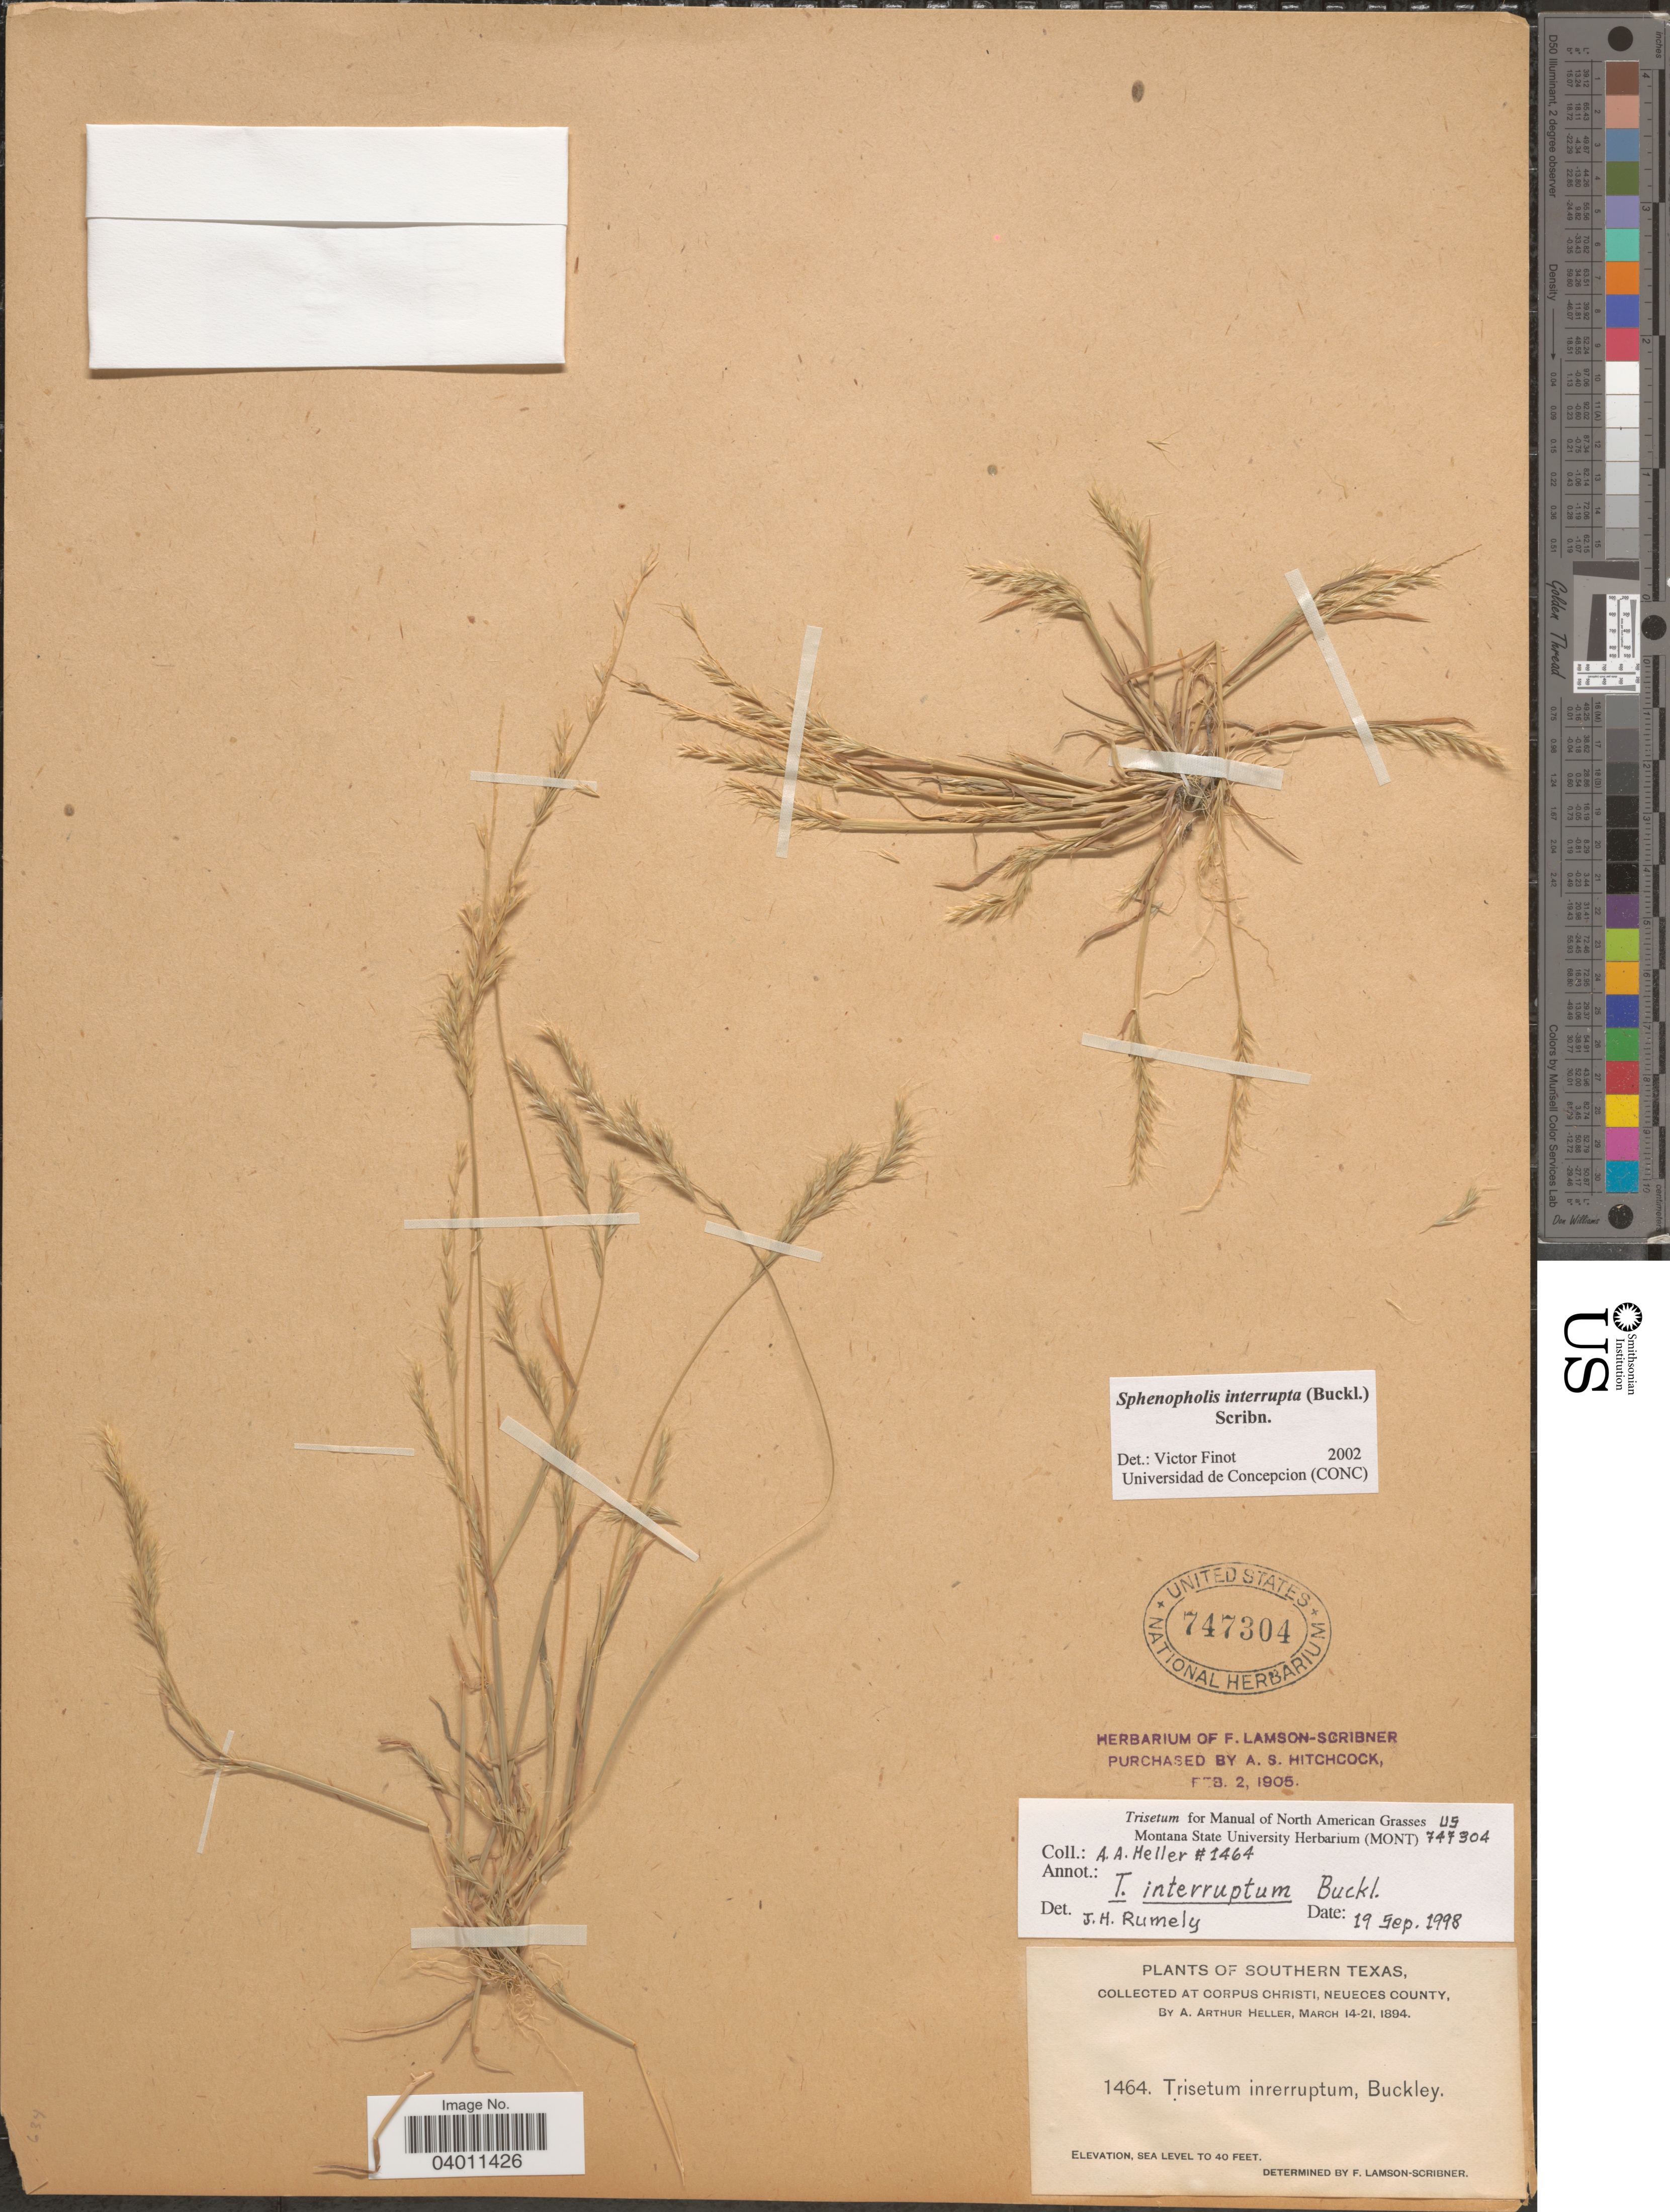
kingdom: Plantae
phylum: Tracheophyta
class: Liliopsida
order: Poales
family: Poaceae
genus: Sphenopholis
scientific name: Sphenopholis interrupta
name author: (Buckley) Scribn.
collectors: A. A. Heller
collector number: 1464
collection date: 1894-03-14/1894-03-21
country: United States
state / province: Texas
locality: Southern Texas. At Corpus Christi, Neueces County.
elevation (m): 0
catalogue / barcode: US 747304